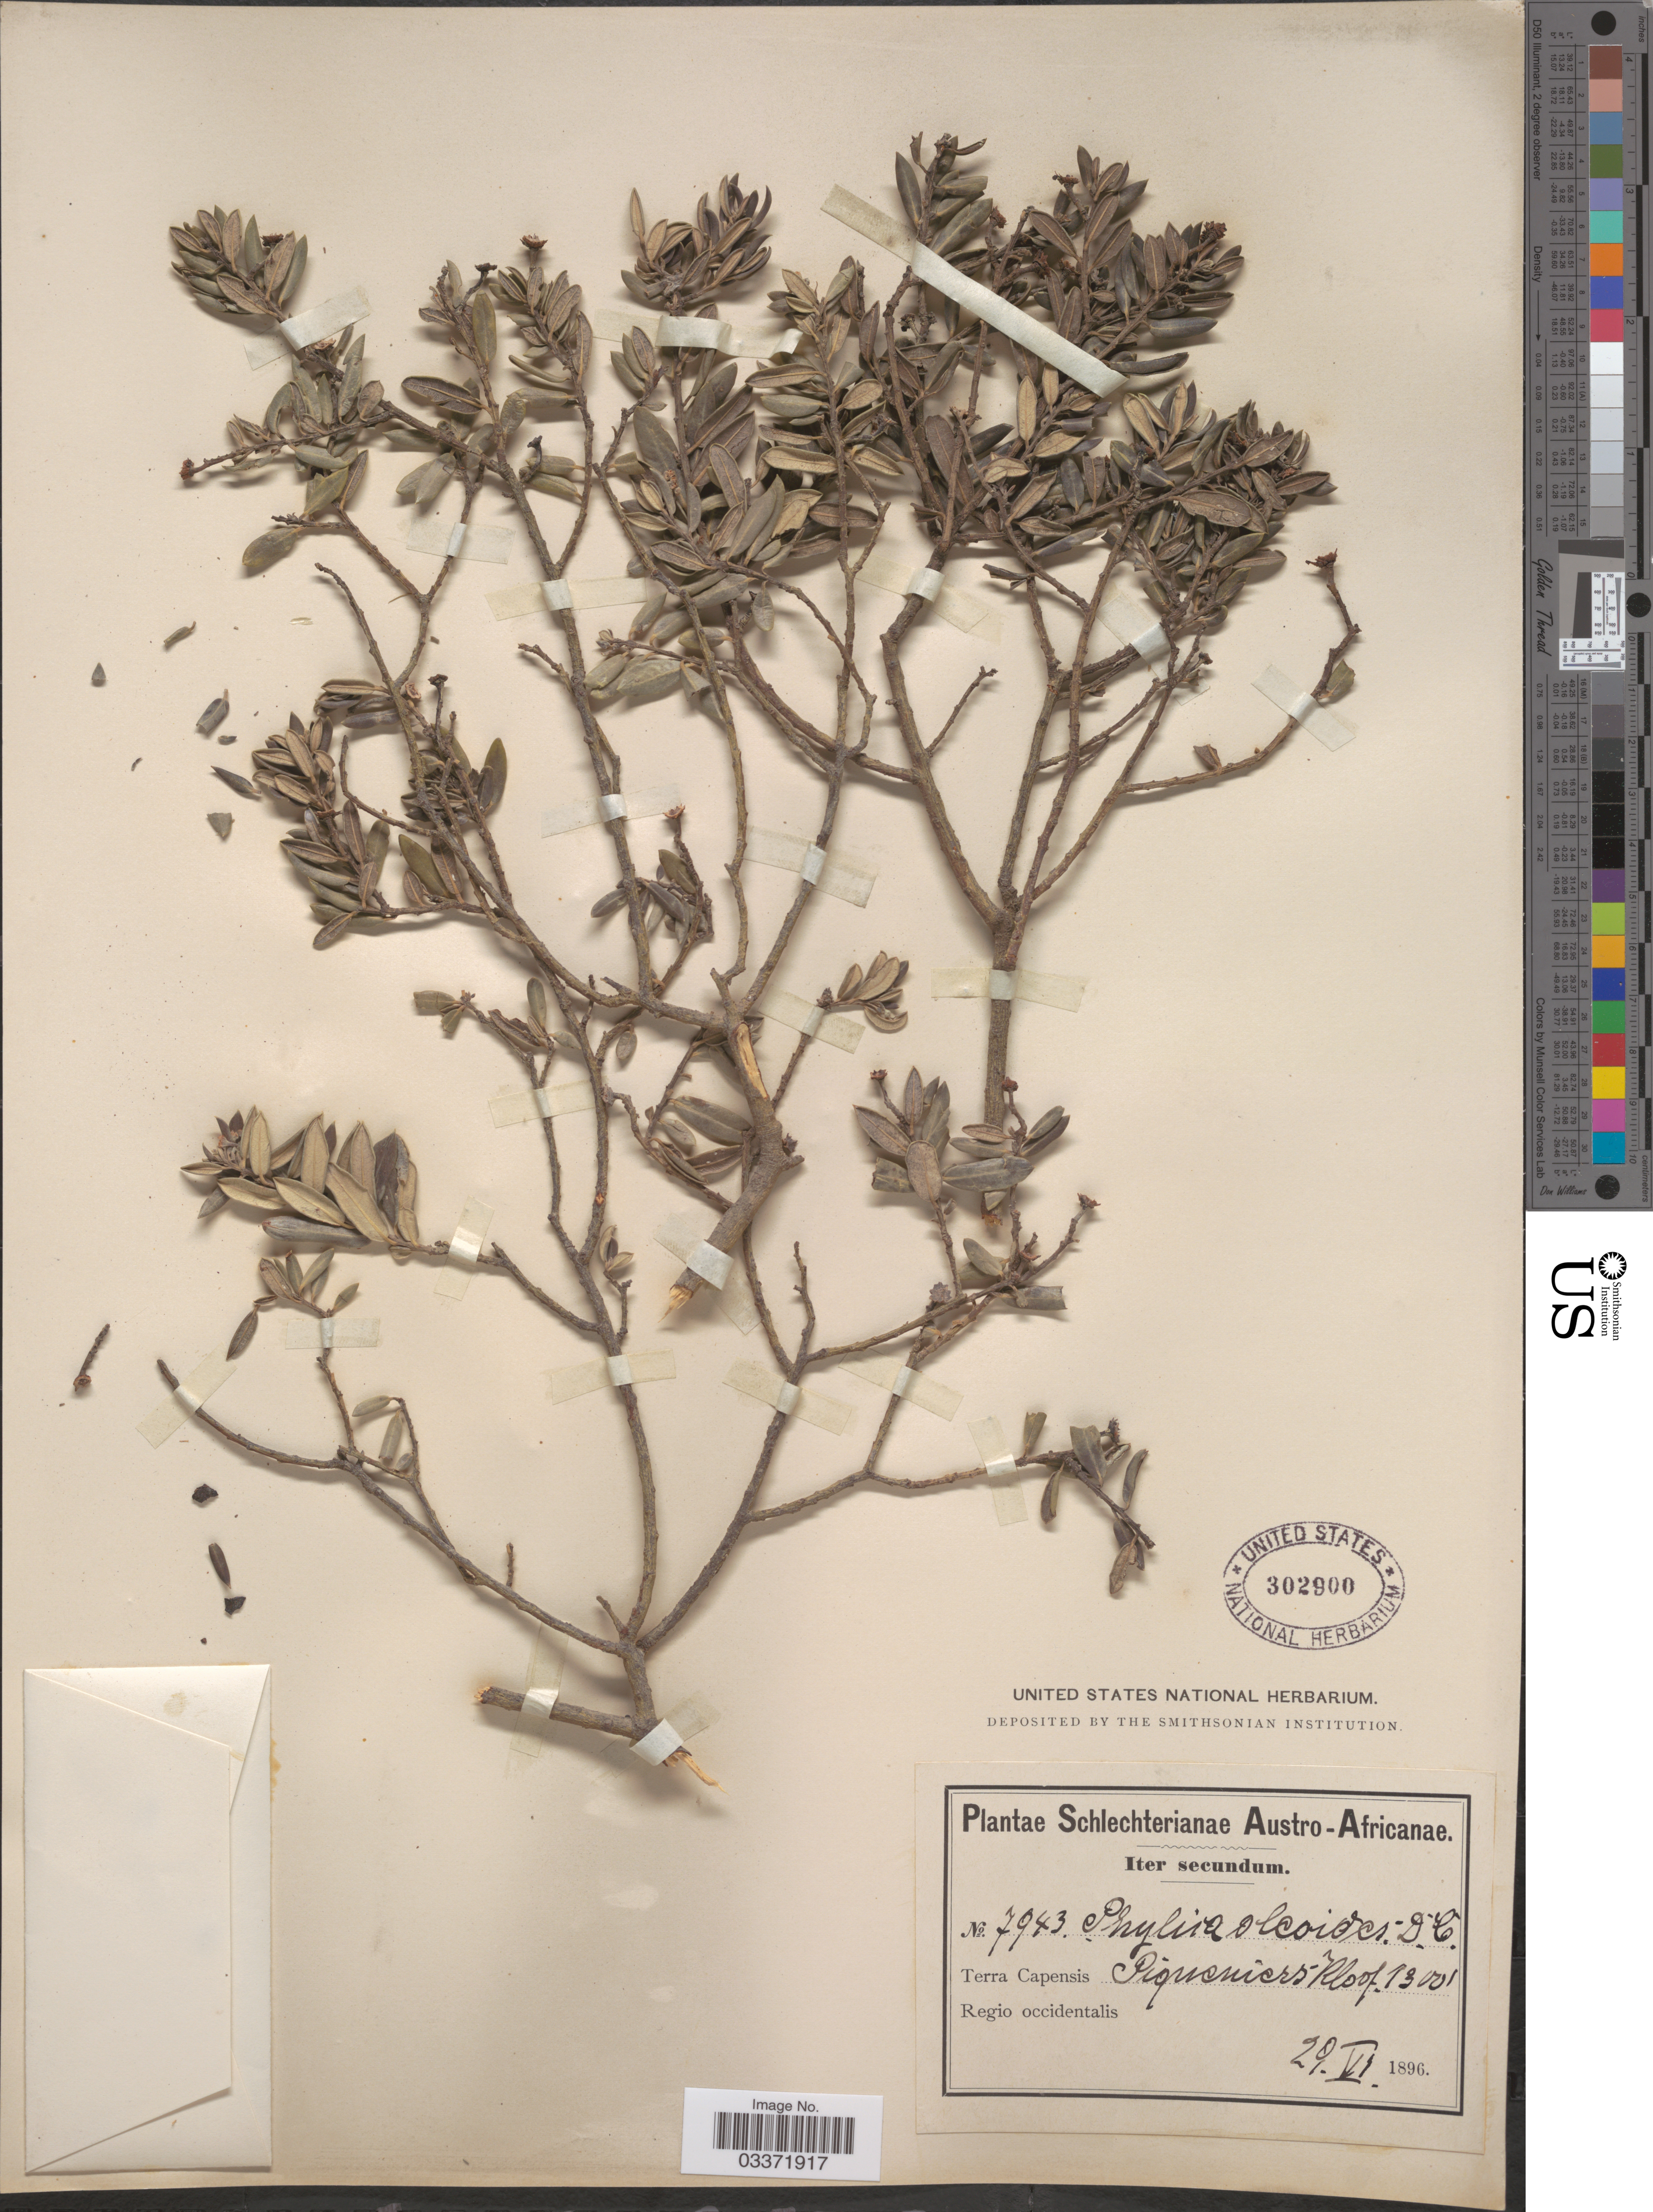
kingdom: Plantae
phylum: Tracheophyta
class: Magnoliopsida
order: Rosales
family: Rhamnaceae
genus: Phylica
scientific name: Phylica oleoides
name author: DC.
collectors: Schlechter, --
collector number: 7943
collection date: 1896-06-29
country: South Africa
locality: Austro-Africanae. Terra Capensis Piquiniers-Kloof. Regio occidentalis.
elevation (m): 396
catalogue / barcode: US 302900